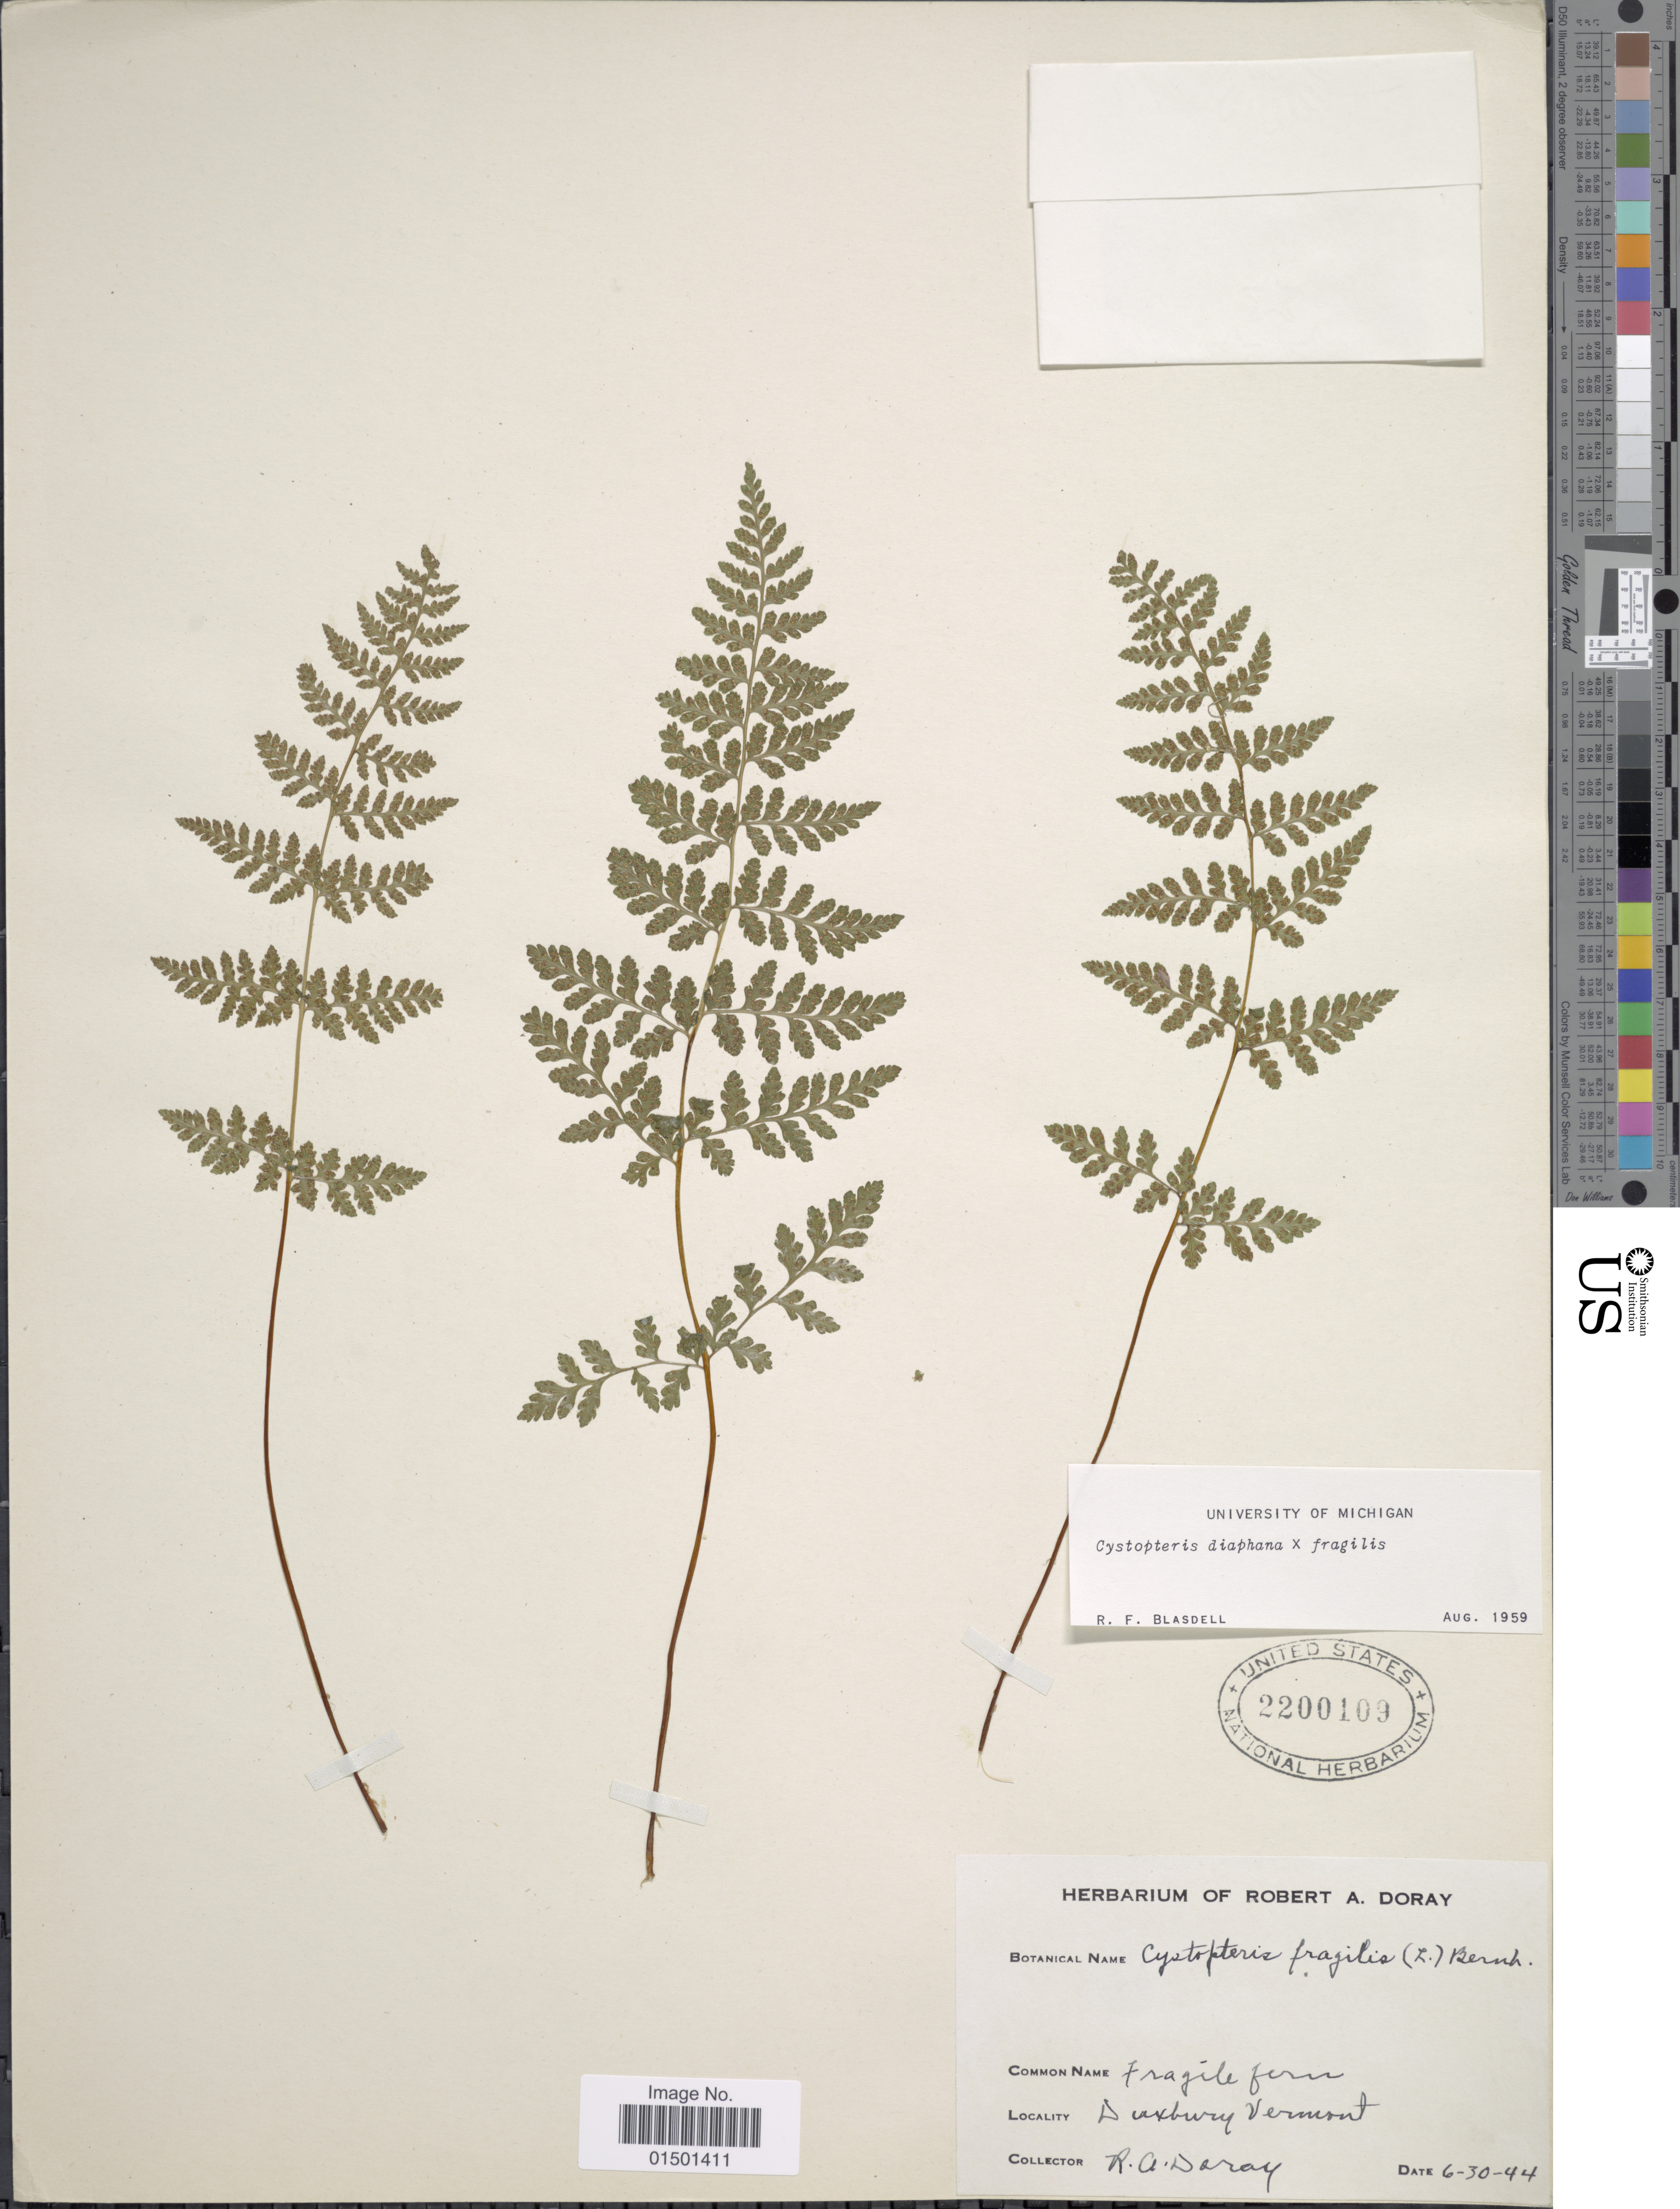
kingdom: Plantae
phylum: Tracheophyta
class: Polypodiopsida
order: Polypodiales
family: Cystopteridaceae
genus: Cystopteris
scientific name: Cystopteris diaphana x C. fragilis (L.) Bernh.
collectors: R. Doray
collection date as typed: Transcribed d/m/y: 30/6/44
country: United States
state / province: Vermont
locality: Duxbury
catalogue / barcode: US 2200109